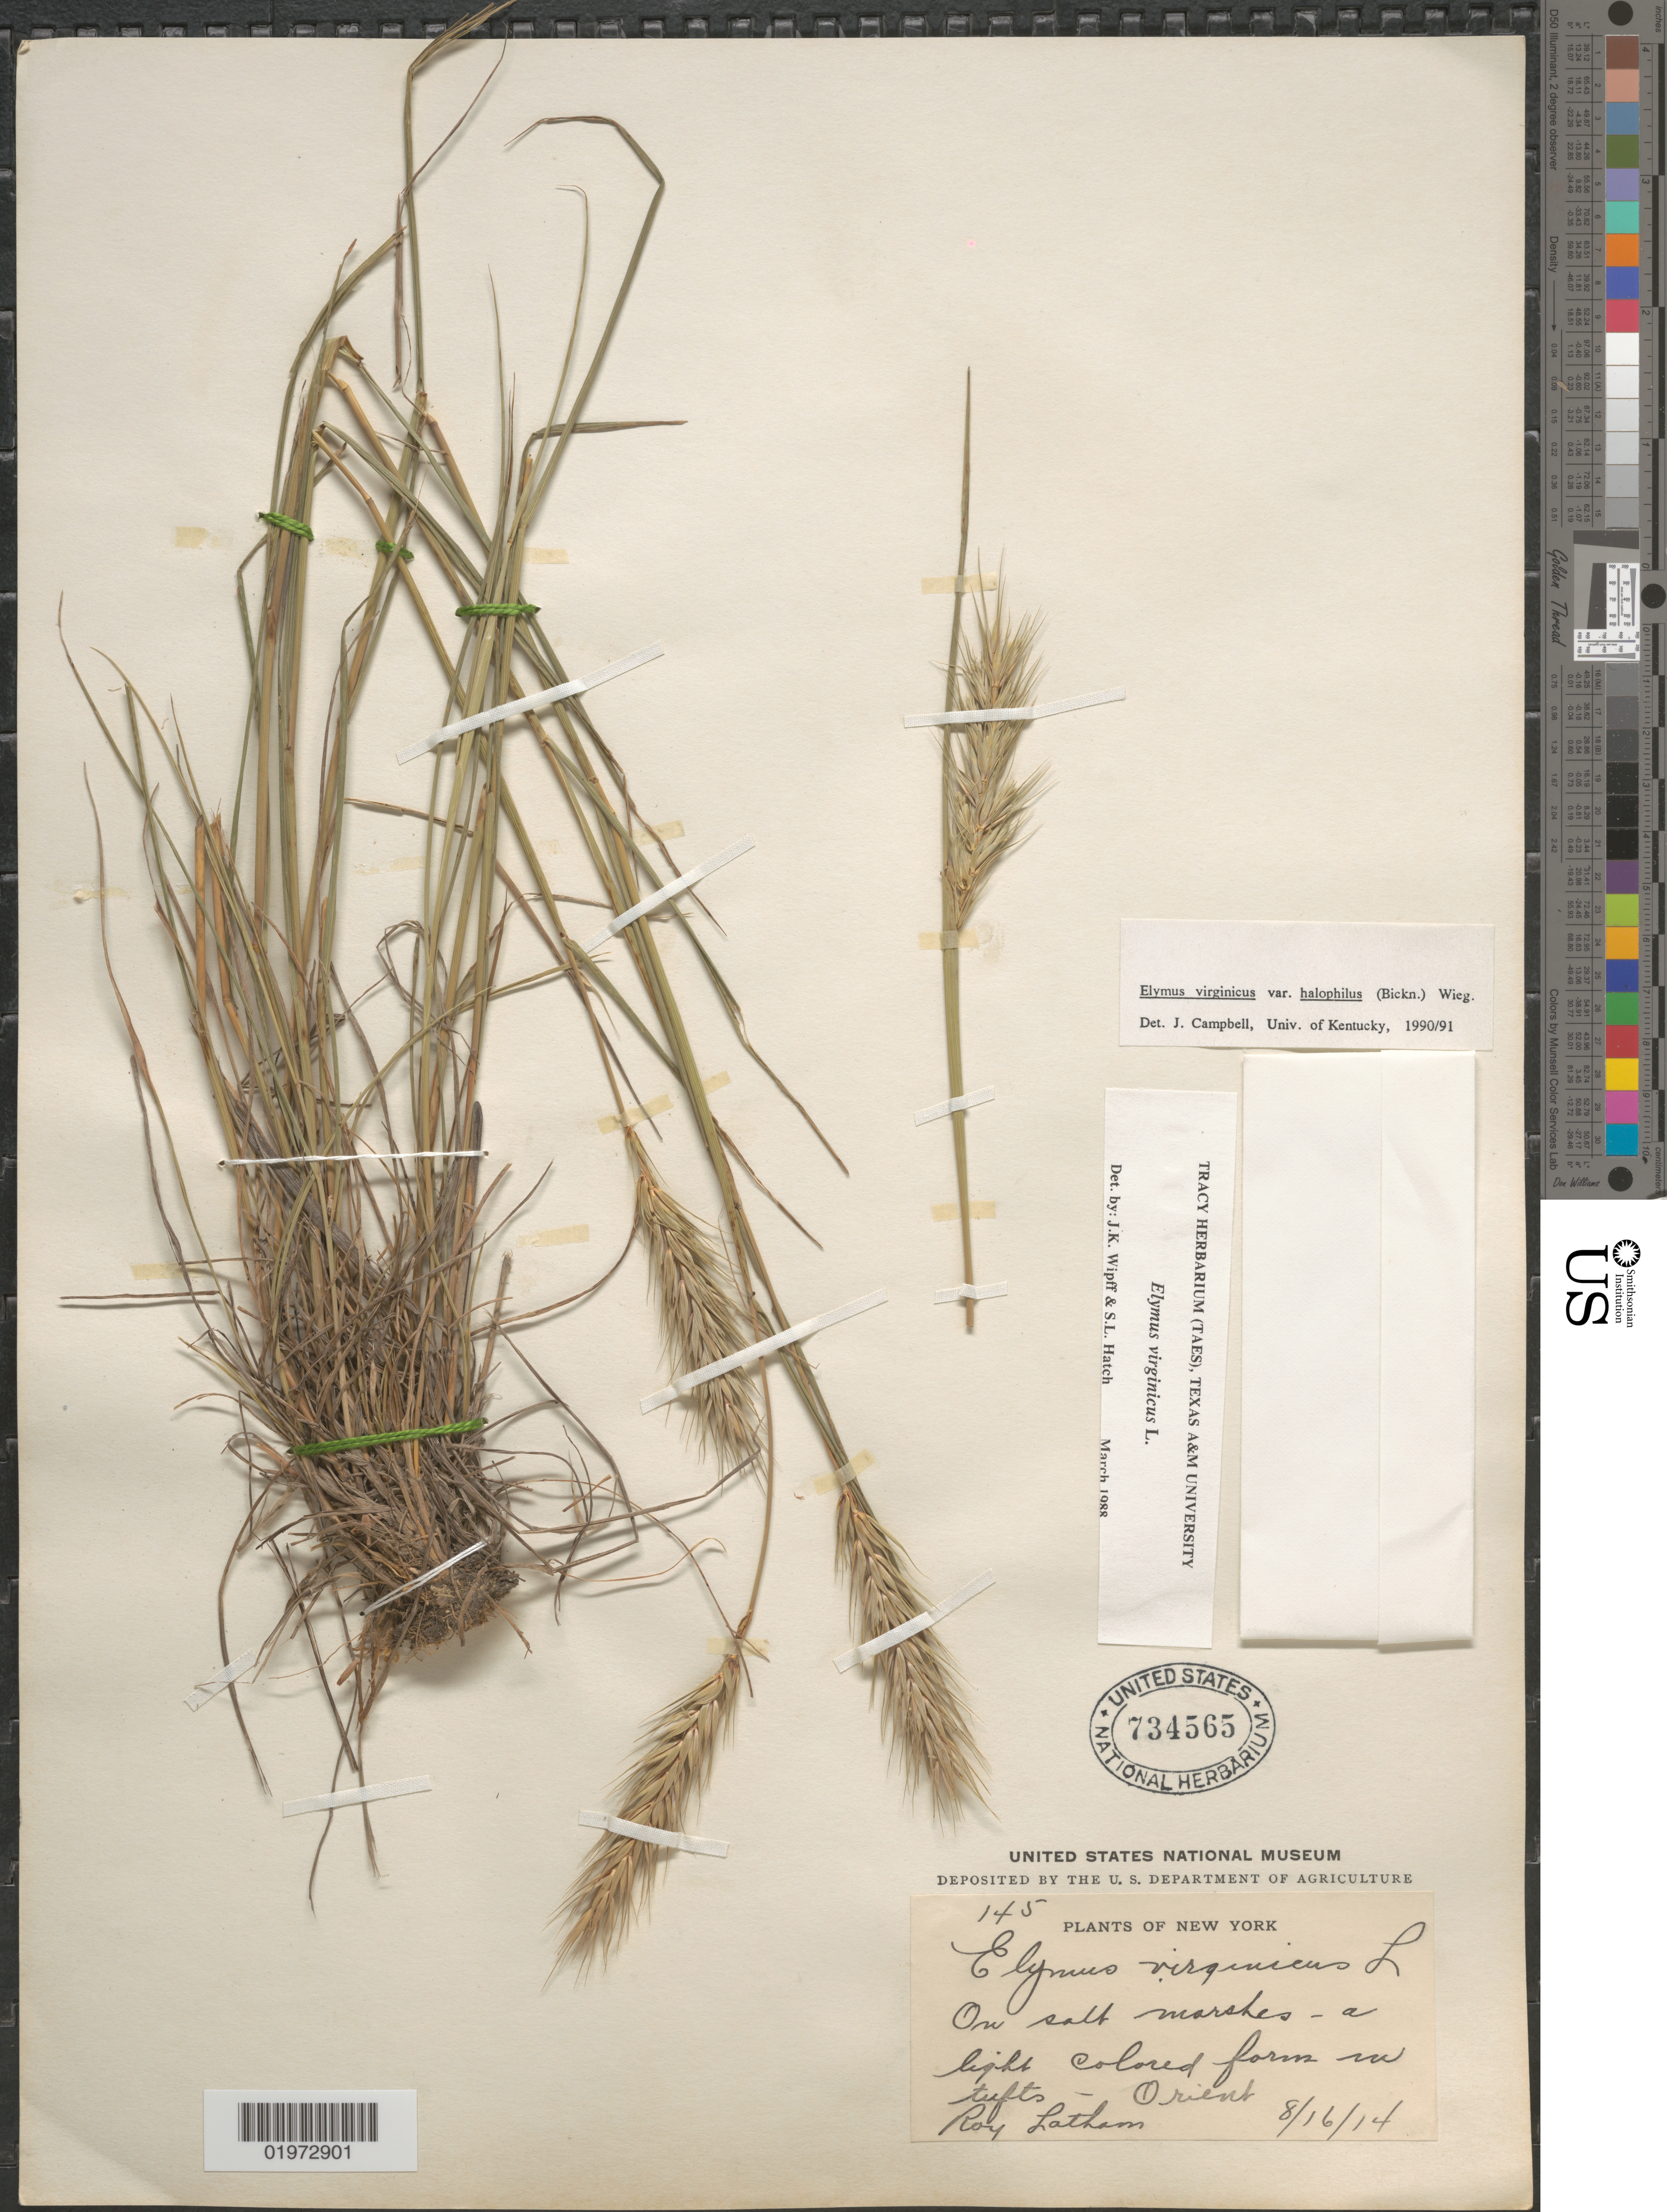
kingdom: Plantae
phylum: Tracheophyta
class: Liliopsida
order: Poales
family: Poaceae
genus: Elymus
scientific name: Elymus virginicus var. halophilus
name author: L.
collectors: R. Latham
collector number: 145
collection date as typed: Transcribed d/m/y: 16/8/14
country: United States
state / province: New York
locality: Orient.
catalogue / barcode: US 734565